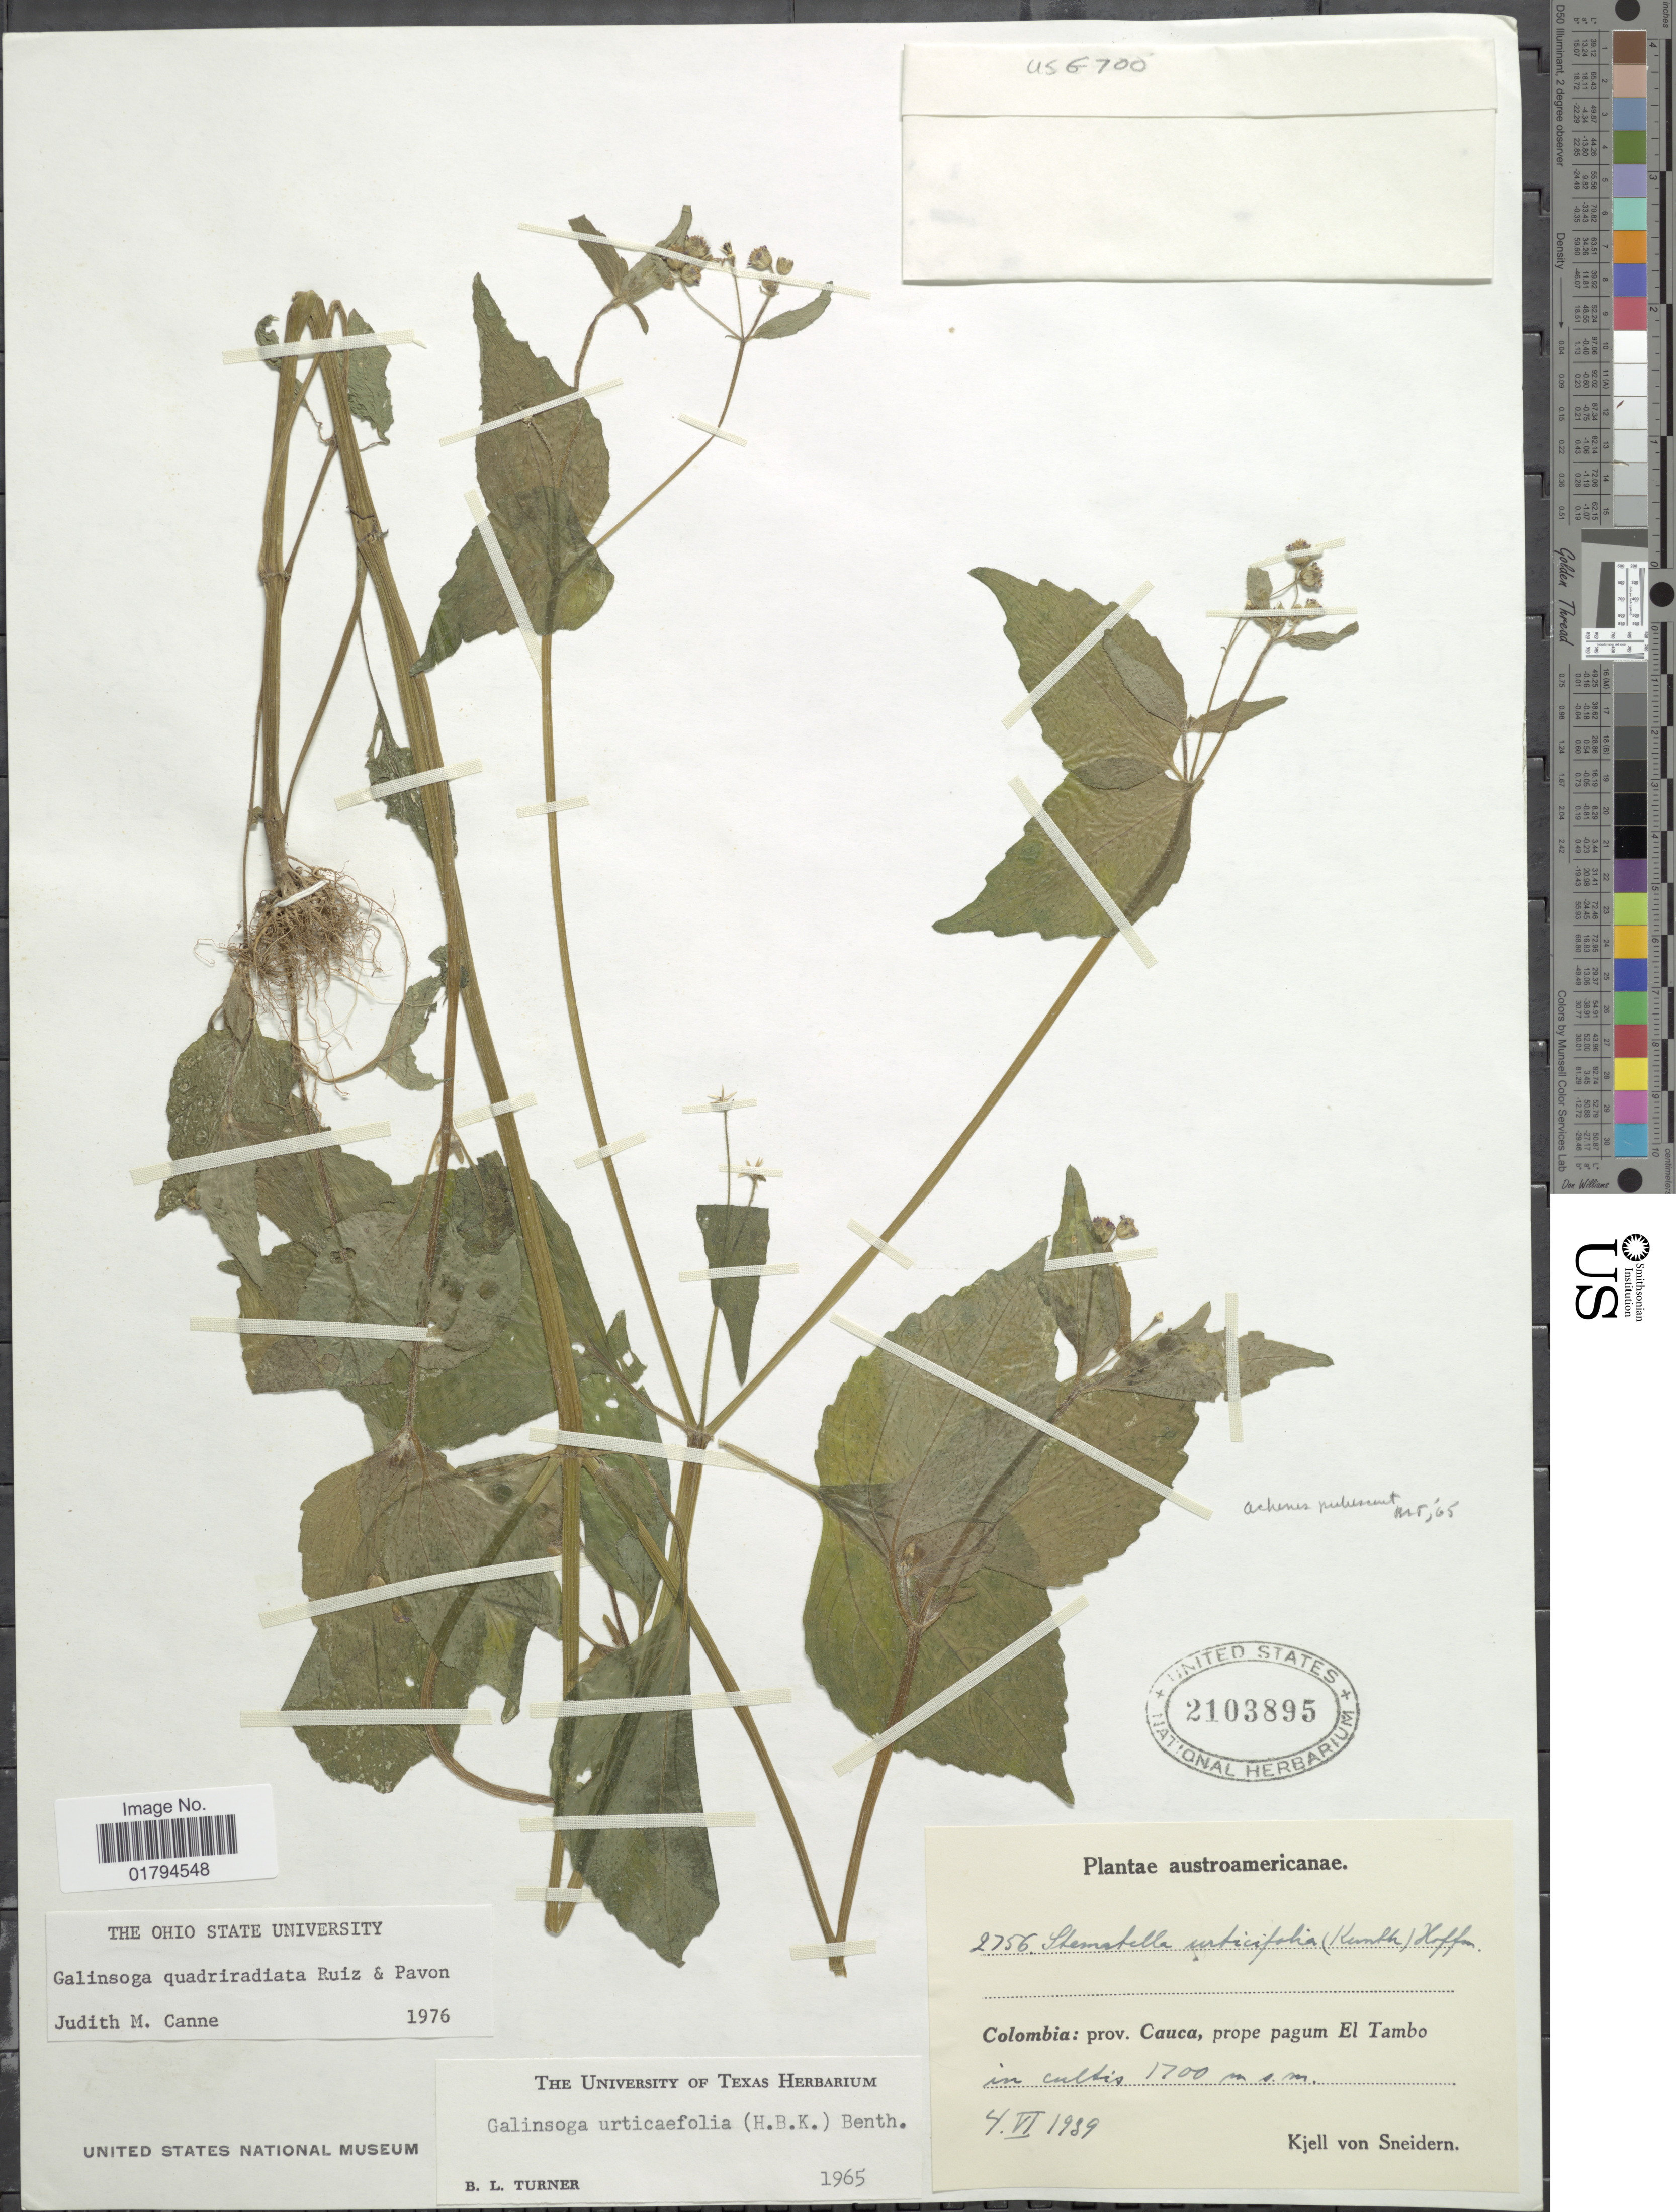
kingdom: Plantae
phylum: Tracheophyta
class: Magnoliopsida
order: Asterales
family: Asteraceae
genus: Galinsoga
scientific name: Galinsoga quadriradiata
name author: Ruiz & Pav.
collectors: K. von Sneidern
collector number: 2756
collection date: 1939-06-04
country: Colombia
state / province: Cauca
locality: Prope pagum El Tambo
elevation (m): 1700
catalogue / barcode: US 2103895